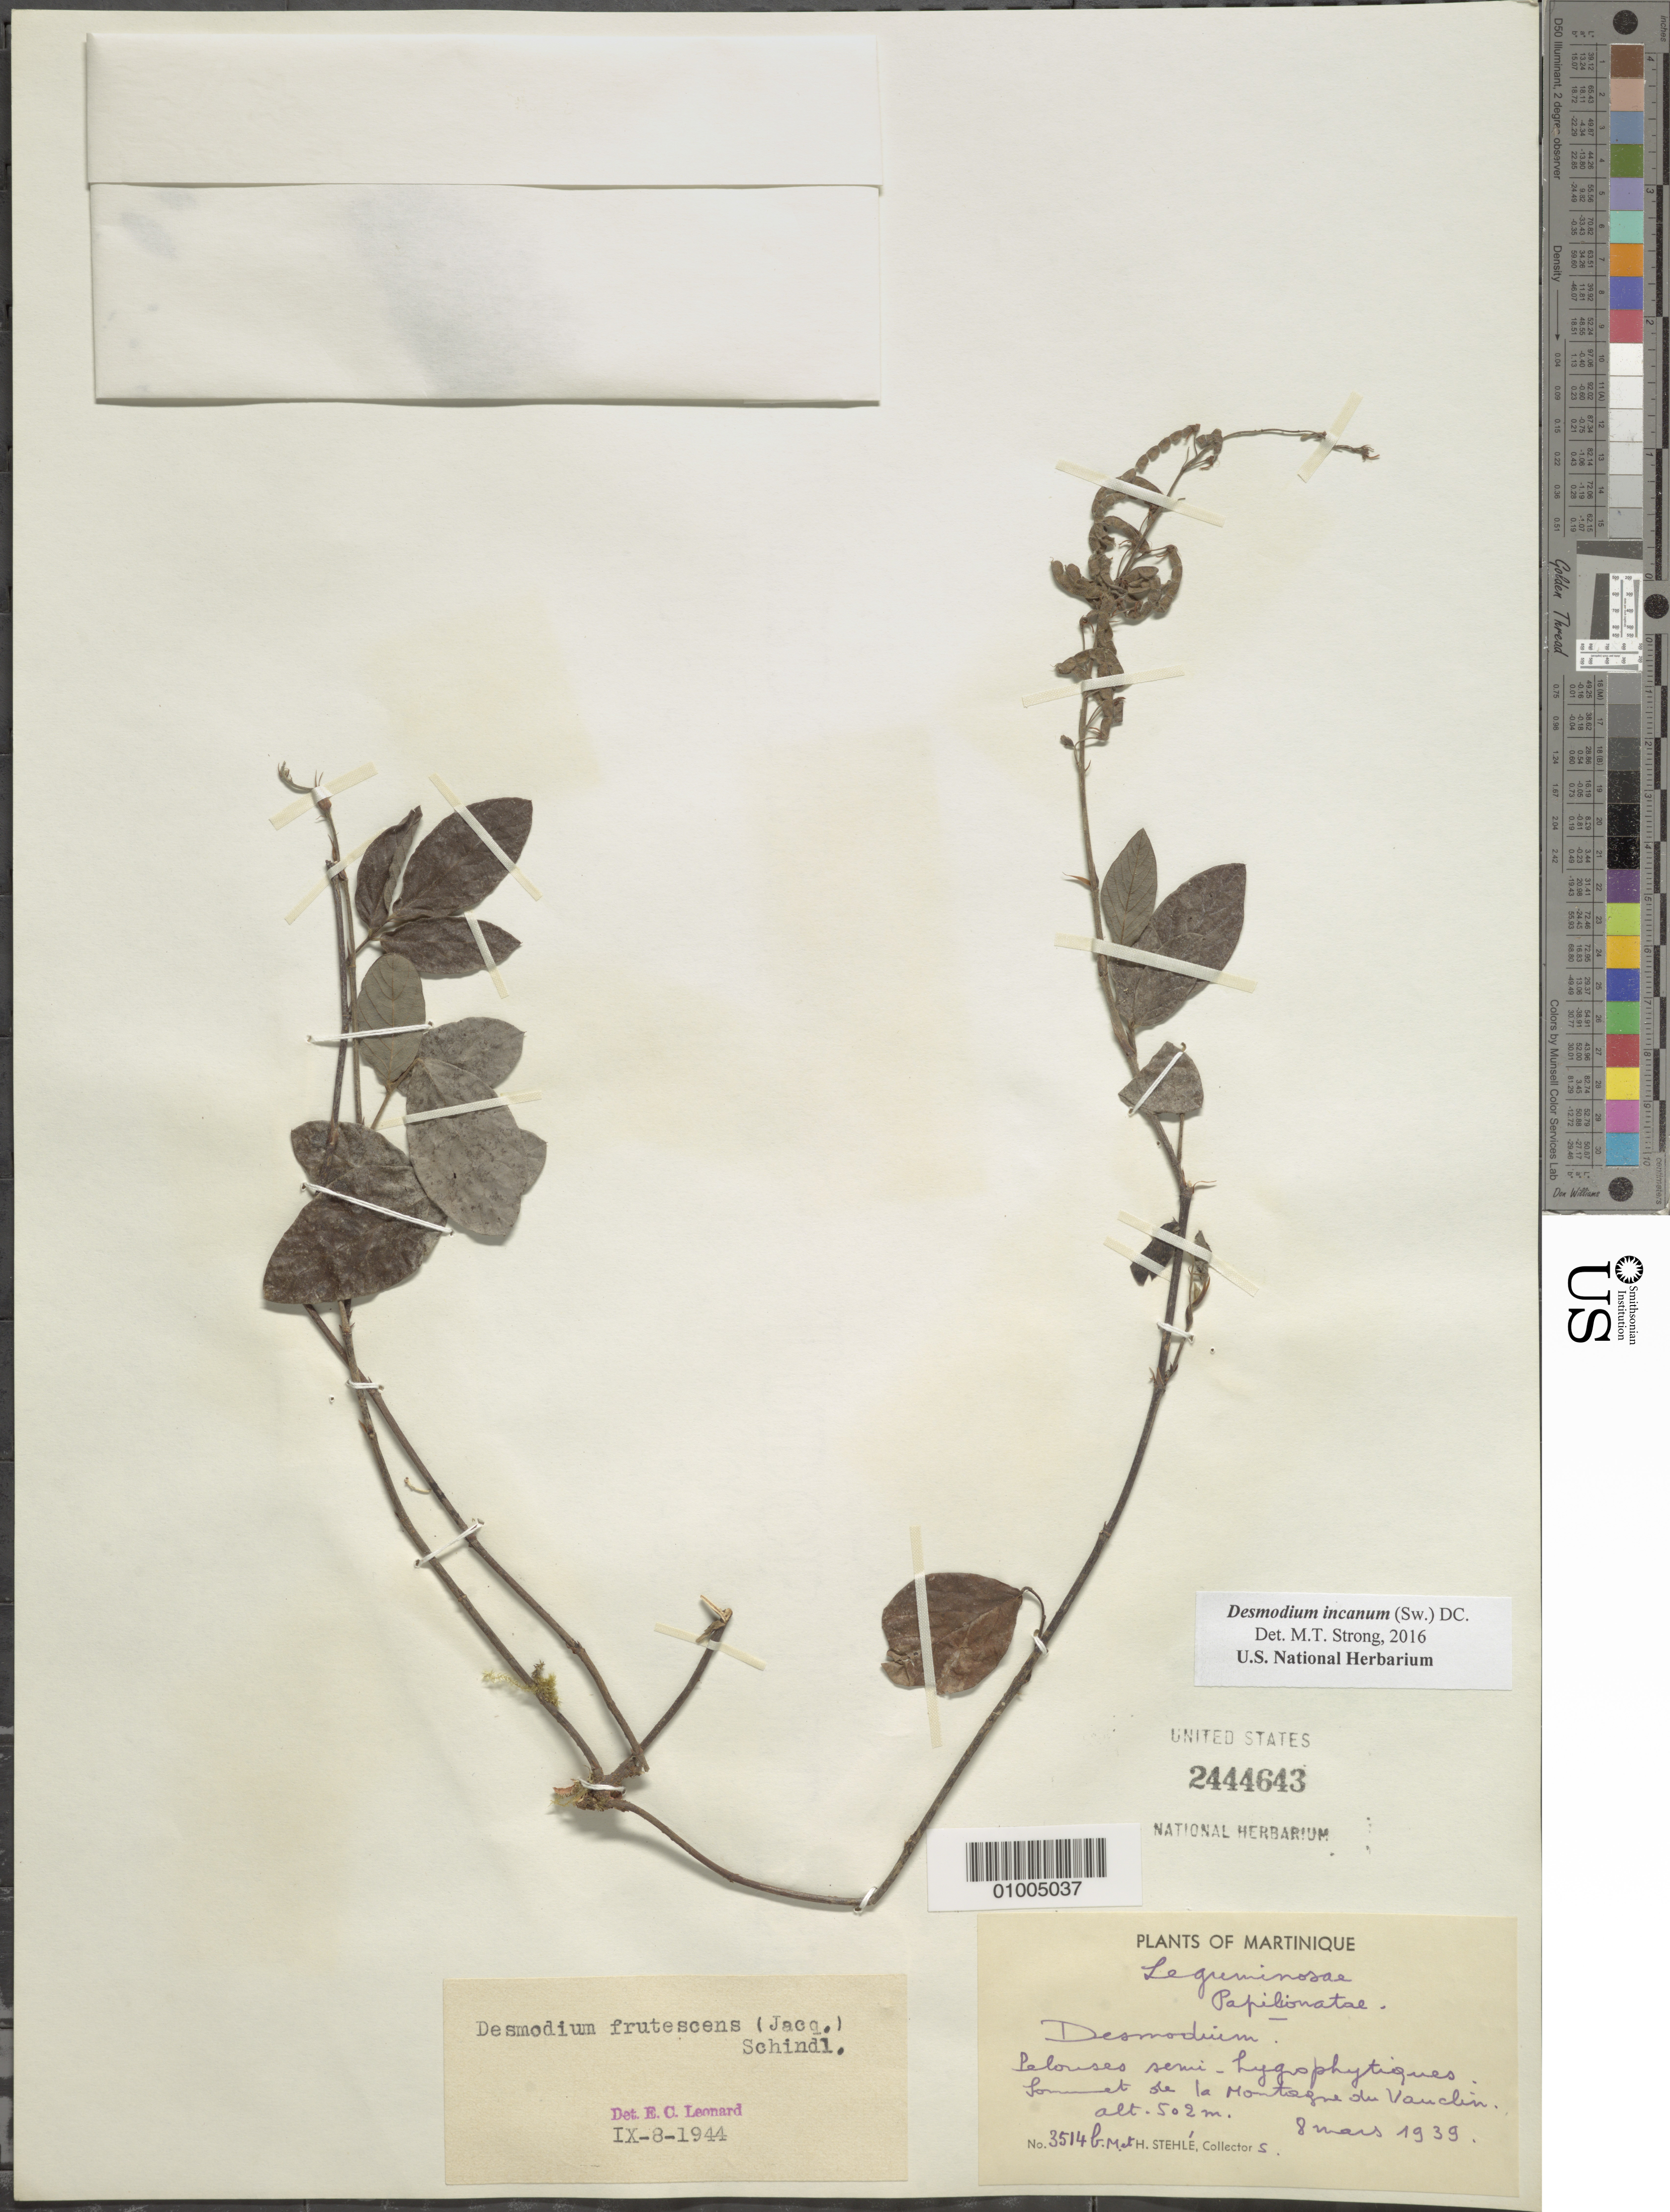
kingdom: Plantae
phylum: Tracheophyta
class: Magnoliopsida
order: Fabales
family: Fabaceae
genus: Desmodium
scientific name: Desmodium incanum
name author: (Sw.) DC.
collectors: H. Stehlé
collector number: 3514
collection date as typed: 08 Mar 1939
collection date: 1939-03-08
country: Martinique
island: Martinique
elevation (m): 502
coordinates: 0 N, 0 E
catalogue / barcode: US 2444643